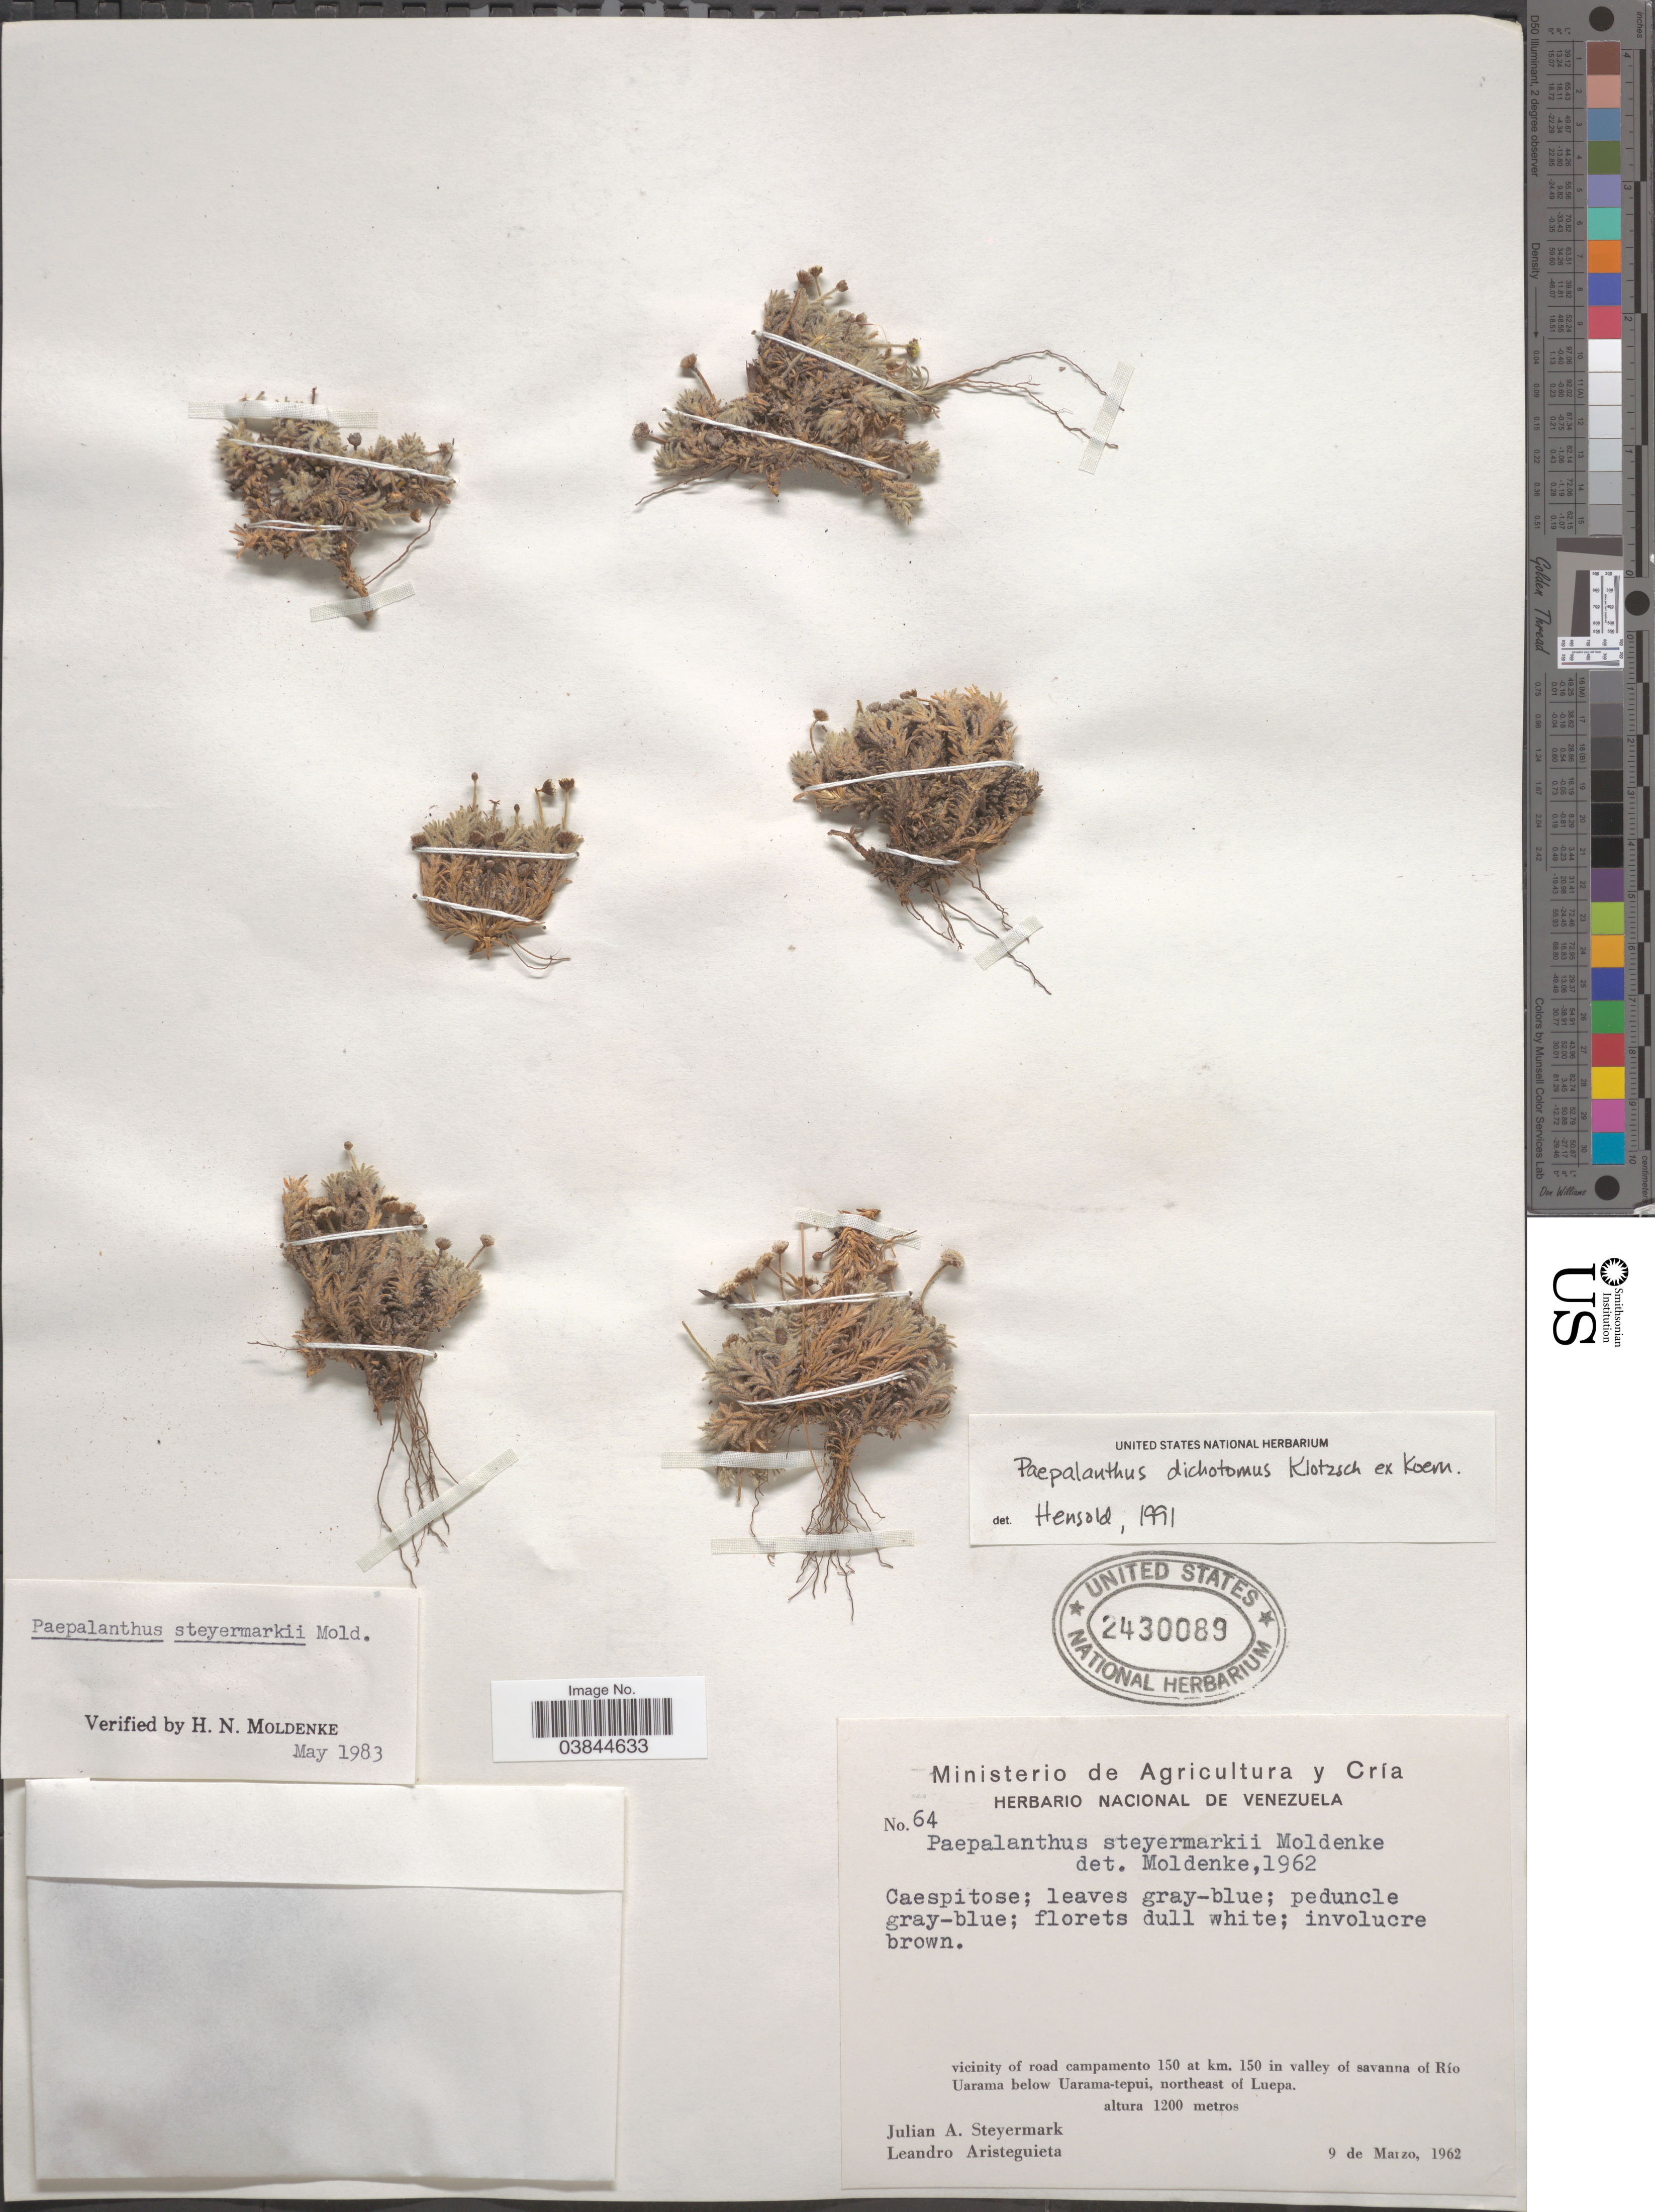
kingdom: Plantae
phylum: Tracheophyta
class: Liliopsida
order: Poales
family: Eriocaulaceae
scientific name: Giuliettia dichotoma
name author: (Klotzsch ex Körn.) Andrino & Sano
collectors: J. Steyermark & L. Aristeguieta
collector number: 64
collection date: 1962-03-09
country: Venezuela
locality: Vicinity of road campamento 150 at km. 150 in valley of savanna of Río Uarama below Uarama-tepui, northeast of Luepa.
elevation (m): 1200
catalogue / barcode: US 2430089